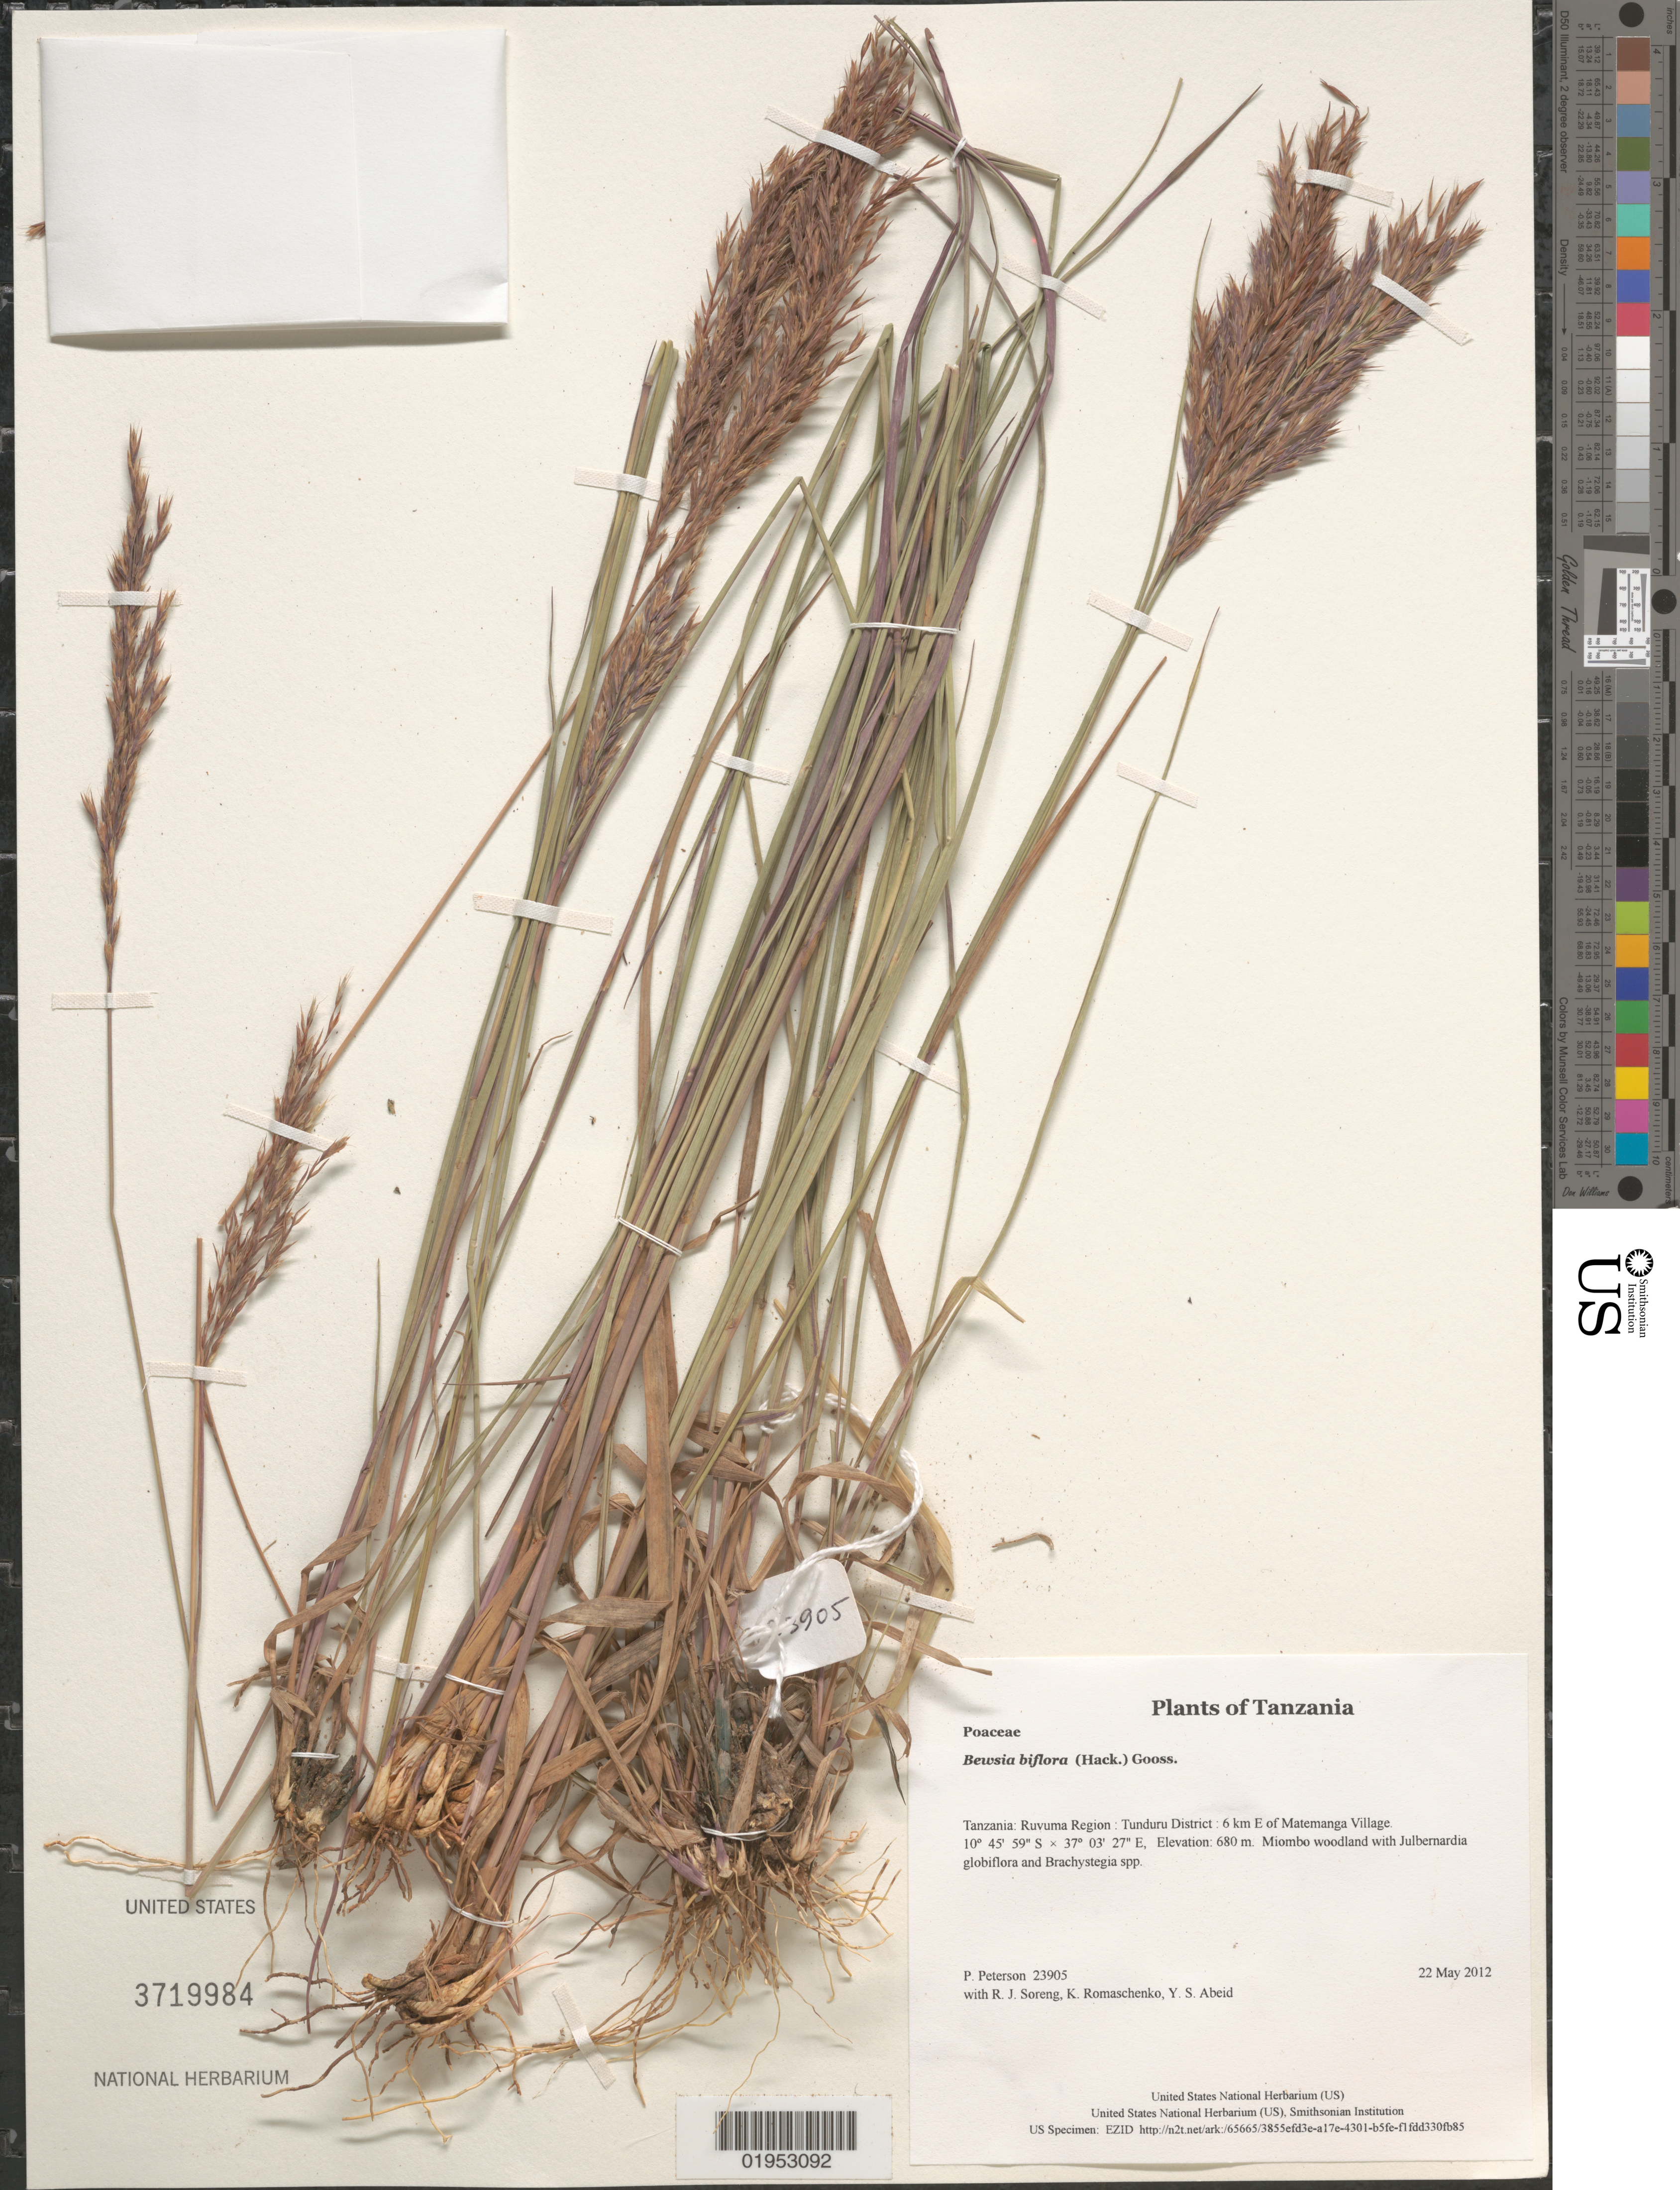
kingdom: Plantae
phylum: Tracheophyta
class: Liliopsida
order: Poales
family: Poaceae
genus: Bewsia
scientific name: Bewsia biflora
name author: (Hack.) Gooss.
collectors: P. M. Peterson, R. J. Soreng, K. Romaschenko & Y. Abeid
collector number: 23905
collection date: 2012-05-22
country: Tanzania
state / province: Ruvuma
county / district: Tunduru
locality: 6 km E of Matemanga Village.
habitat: Miombo woodland with Julbernardia globiflora and Brachystegia spp.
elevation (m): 680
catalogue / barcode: US 3719984